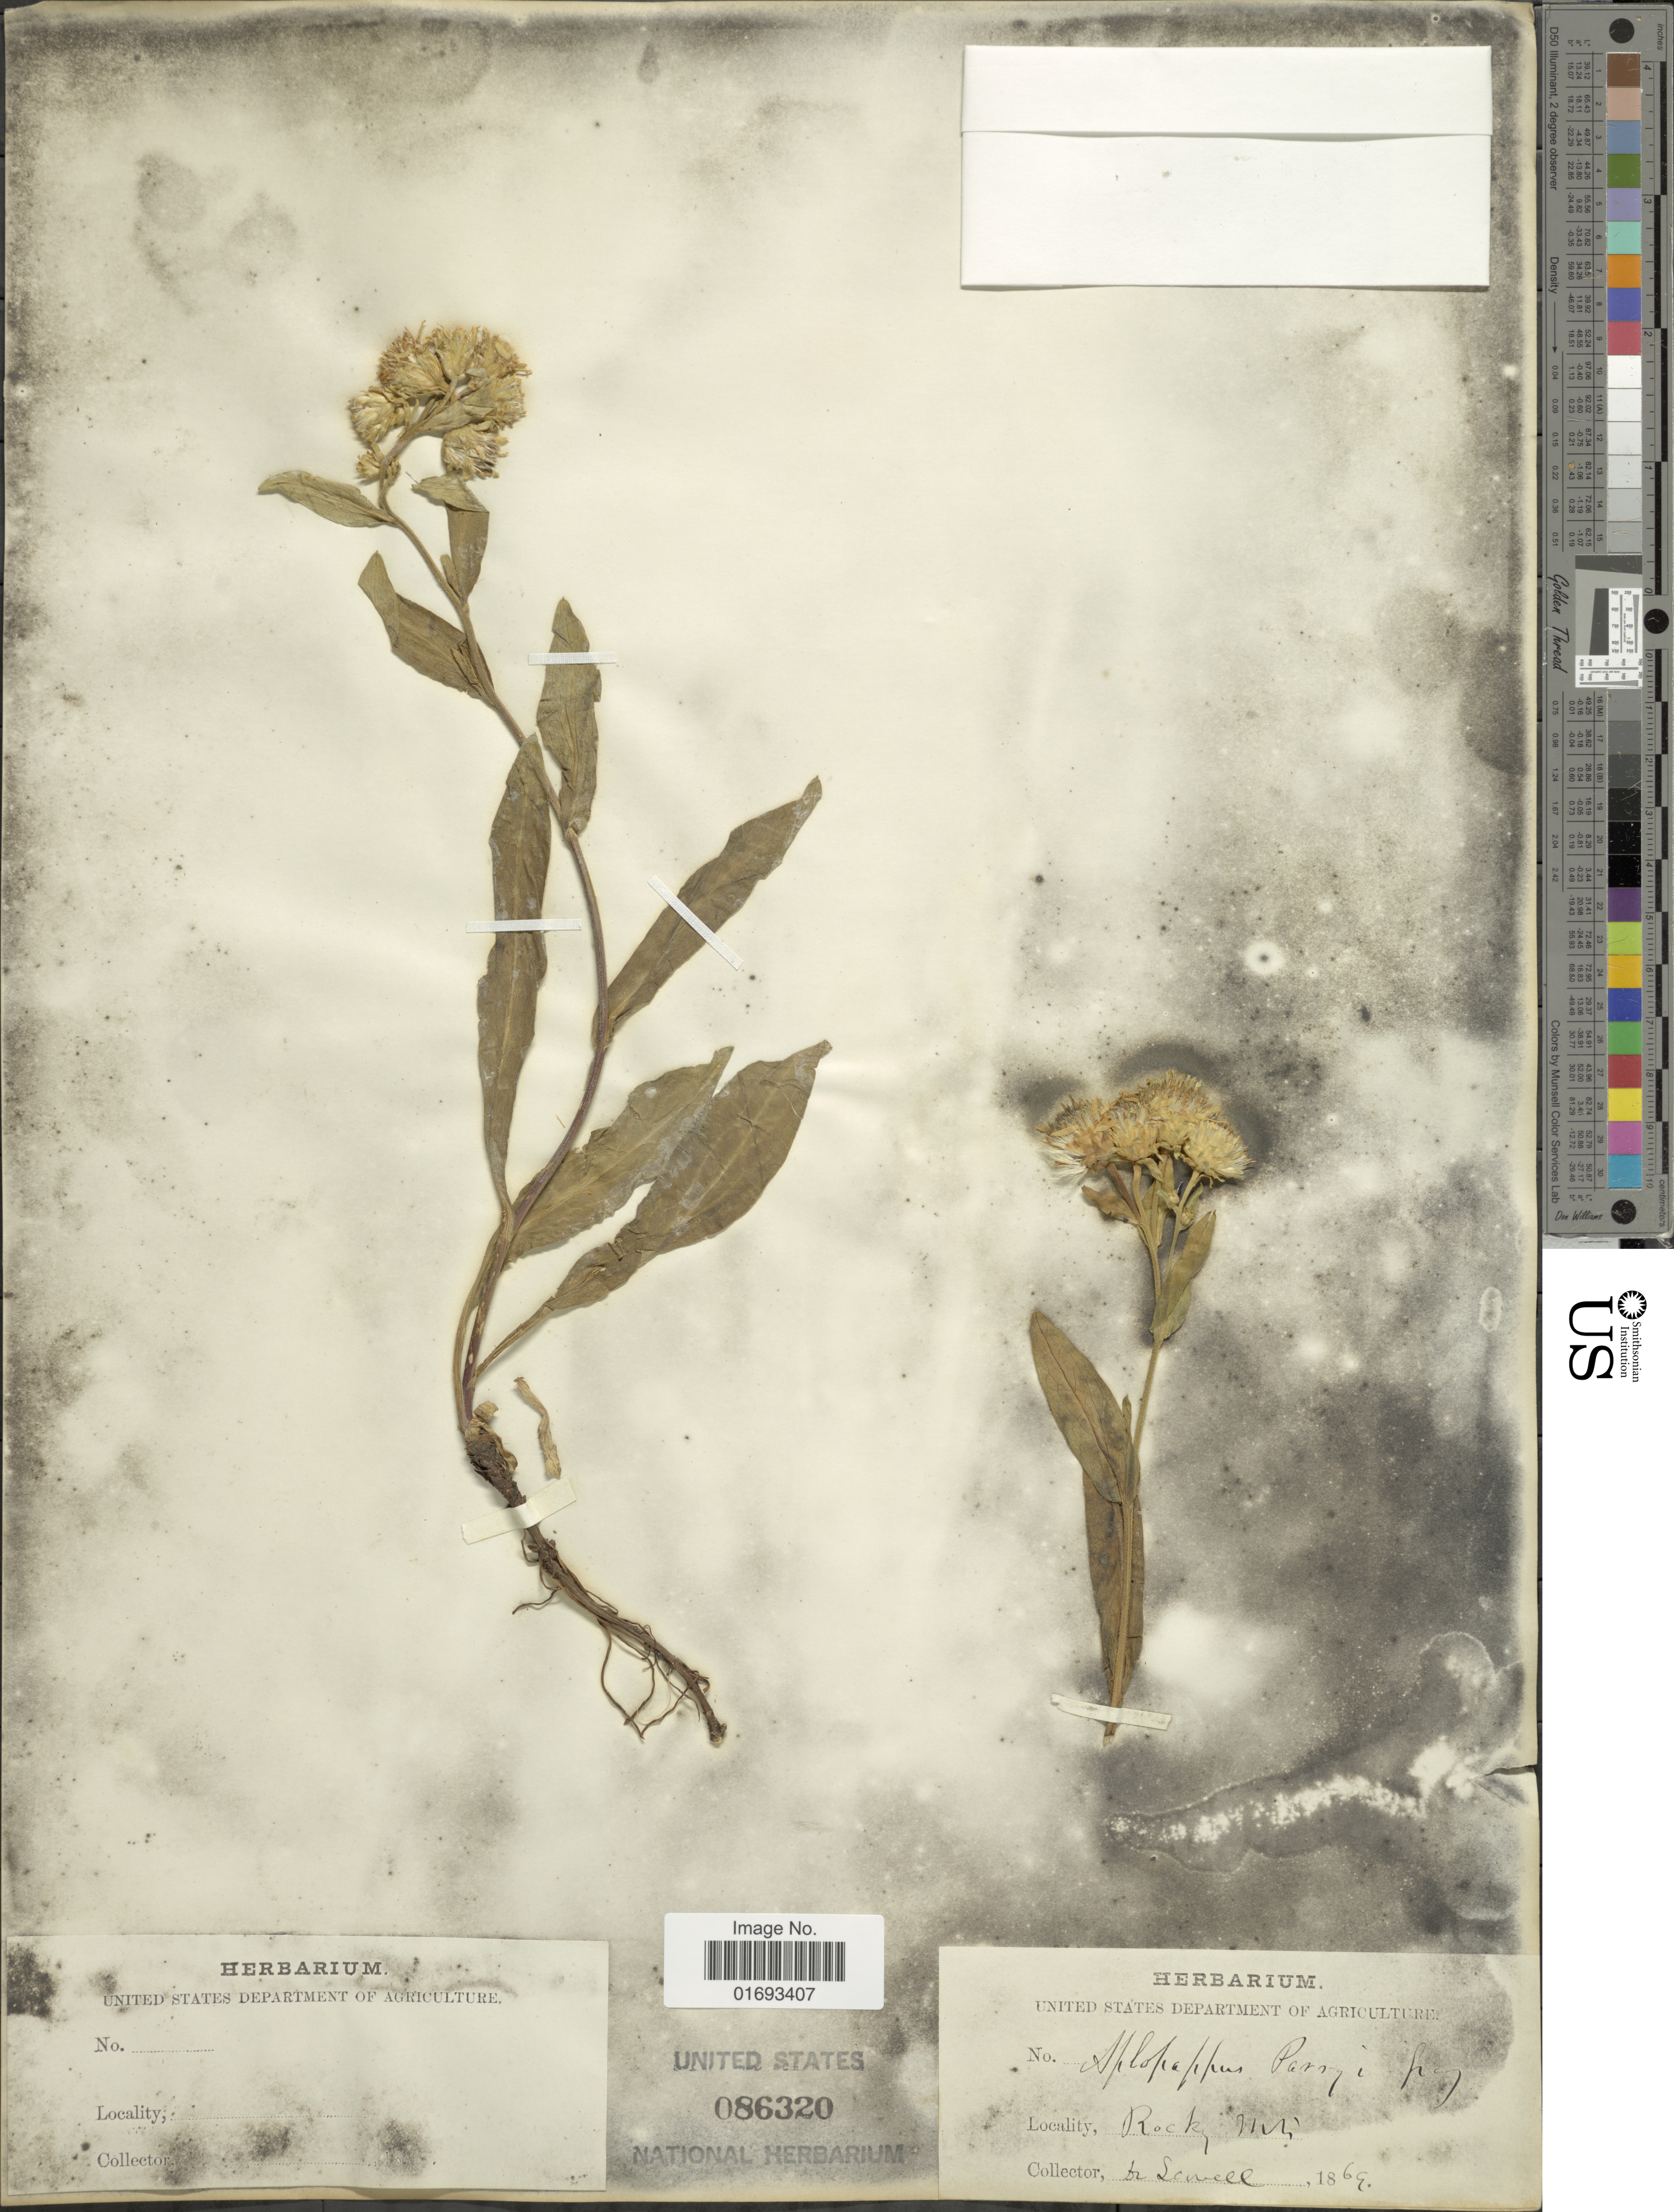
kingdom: Plantae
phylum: Tracheophyta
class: Magnoliopsida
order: Asterales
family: Asteraceae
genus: Oreochrysum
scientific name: Oreochrysum parryi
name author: (A. Gray) Rydb.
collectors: Sewell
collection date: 1869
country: United States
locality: Rocky Mtns.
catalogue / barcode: US 86320